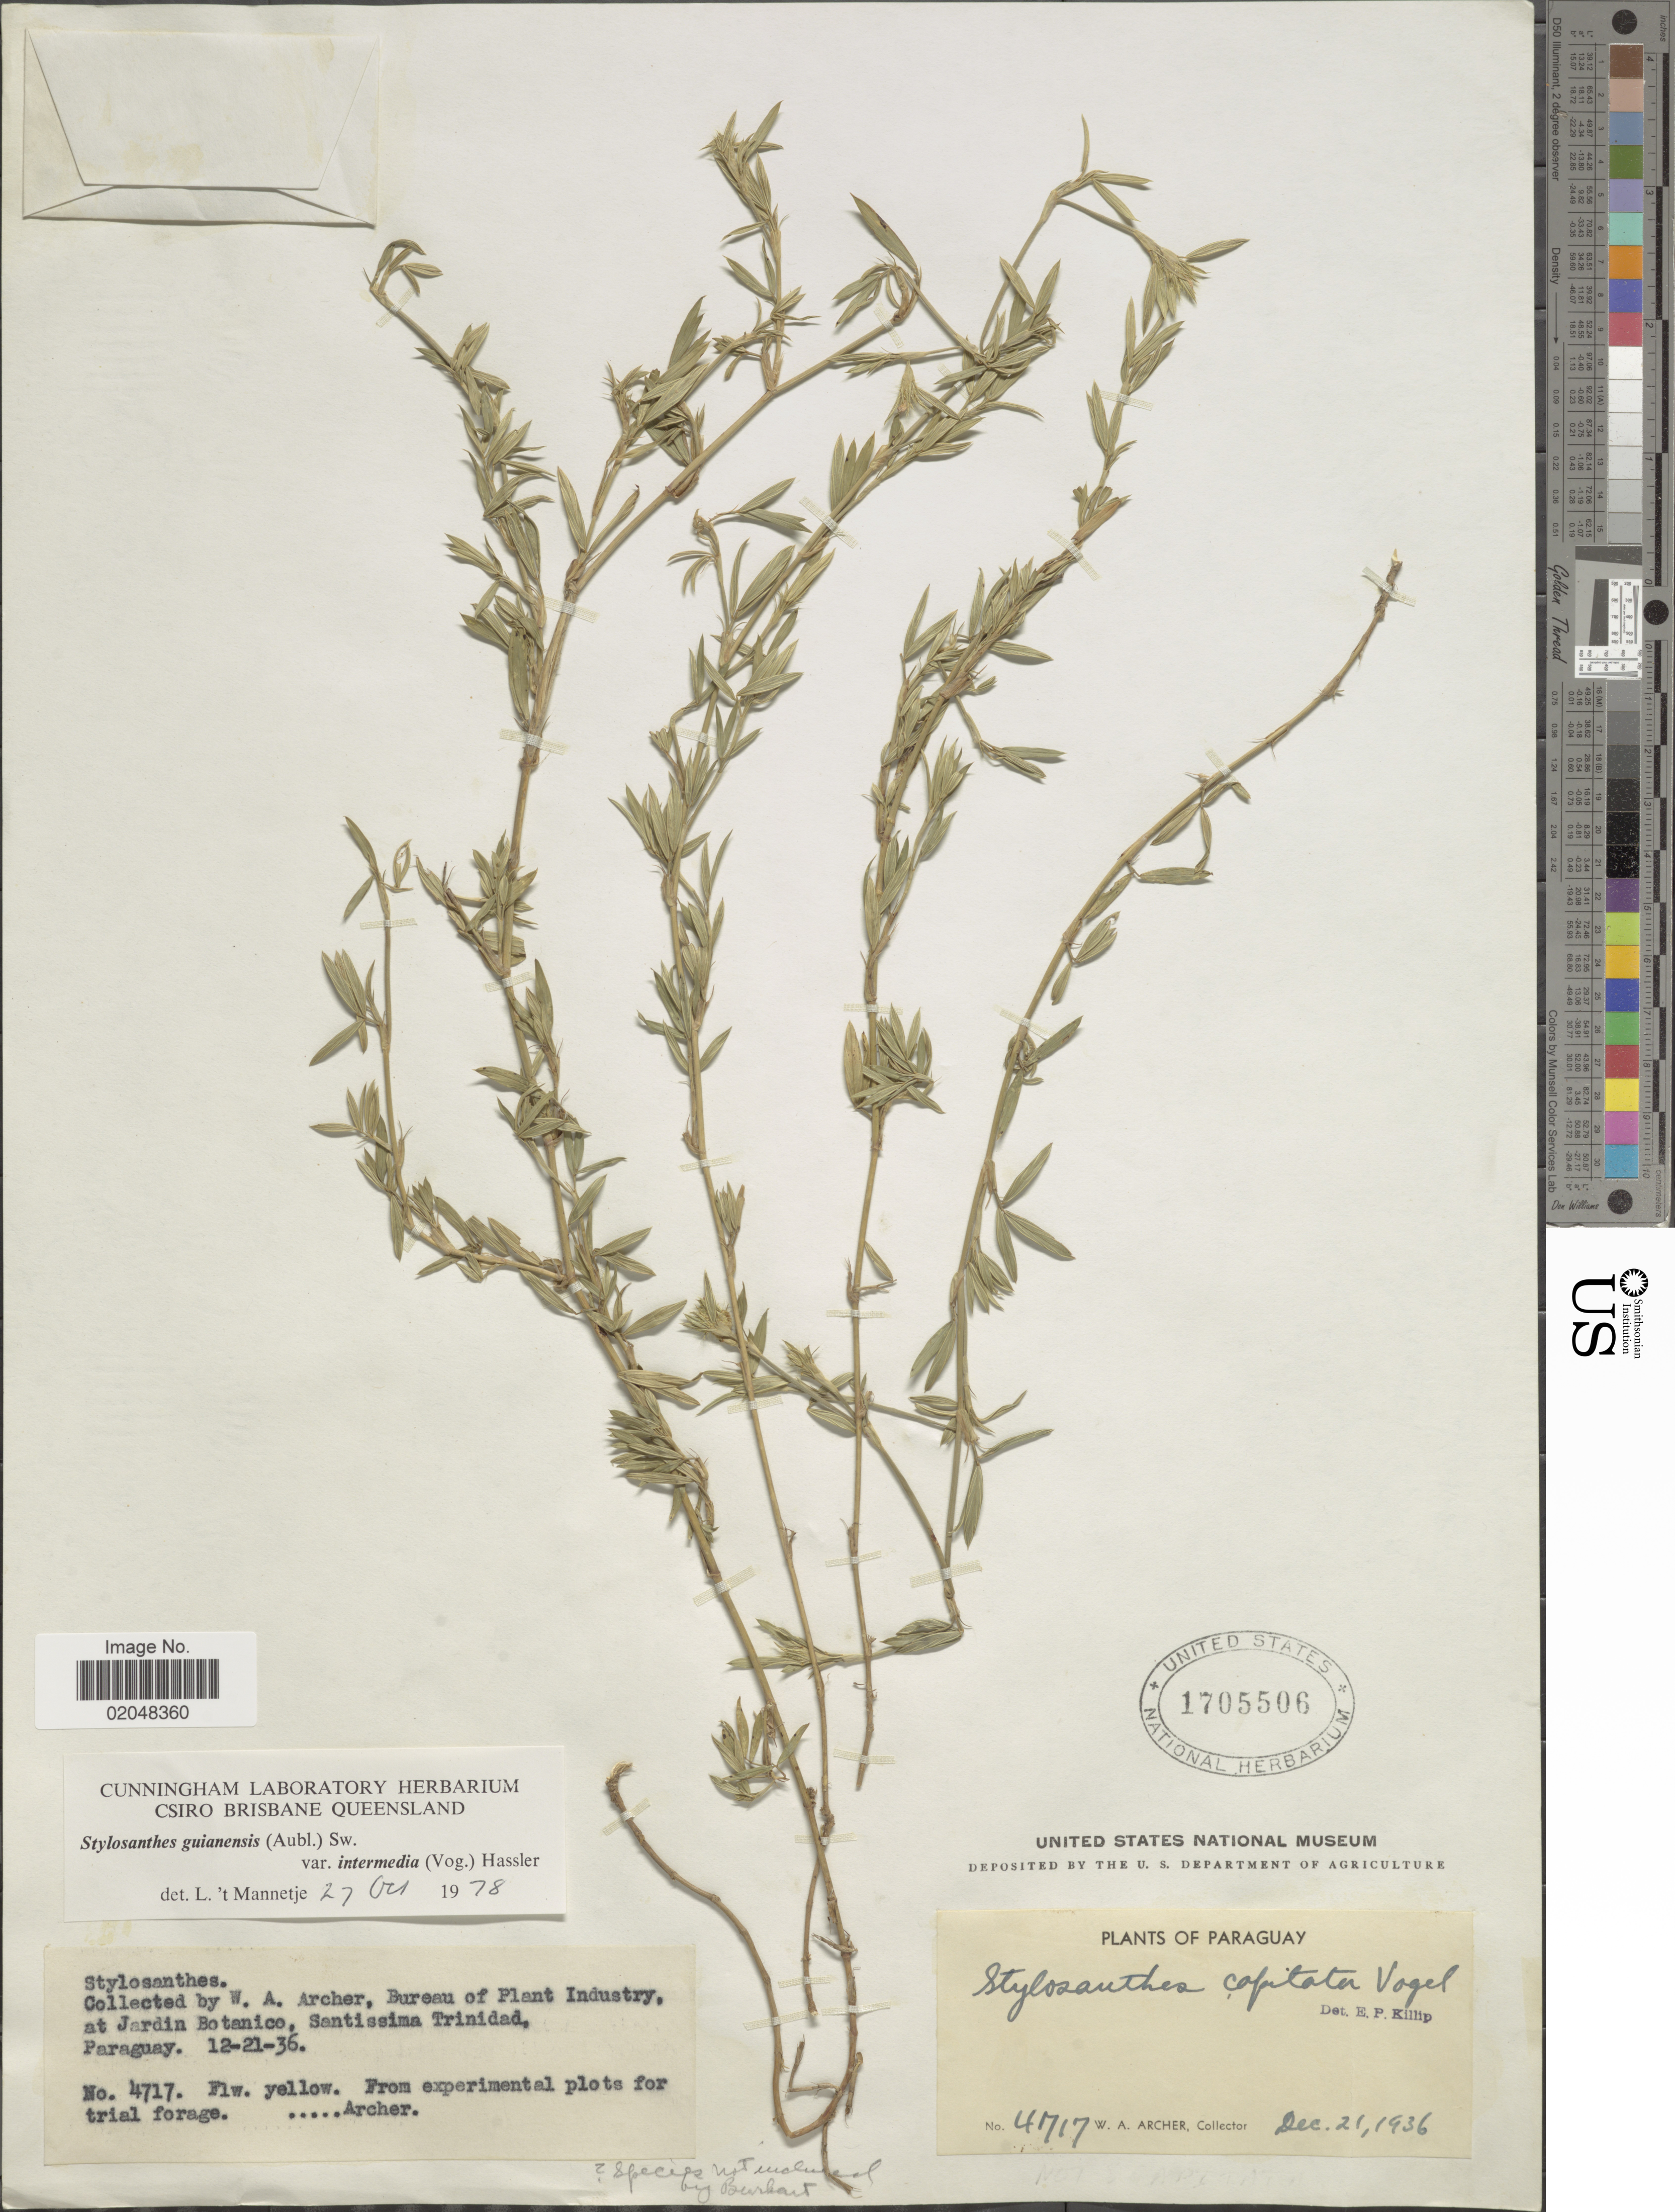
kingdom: Plantae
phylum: Tracheophyta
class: Magnoliopsida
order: Fabales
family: Fabaceae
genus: Stylosanthes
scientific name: Stylosanthes guianensis var. intermedia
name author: (Vogel) Hassl.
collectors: W. A. Archer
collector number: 4717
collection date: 1936-12-21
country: Paraguay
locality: Jardin Botanico Santissima Trinidad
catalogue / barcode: US 1705506